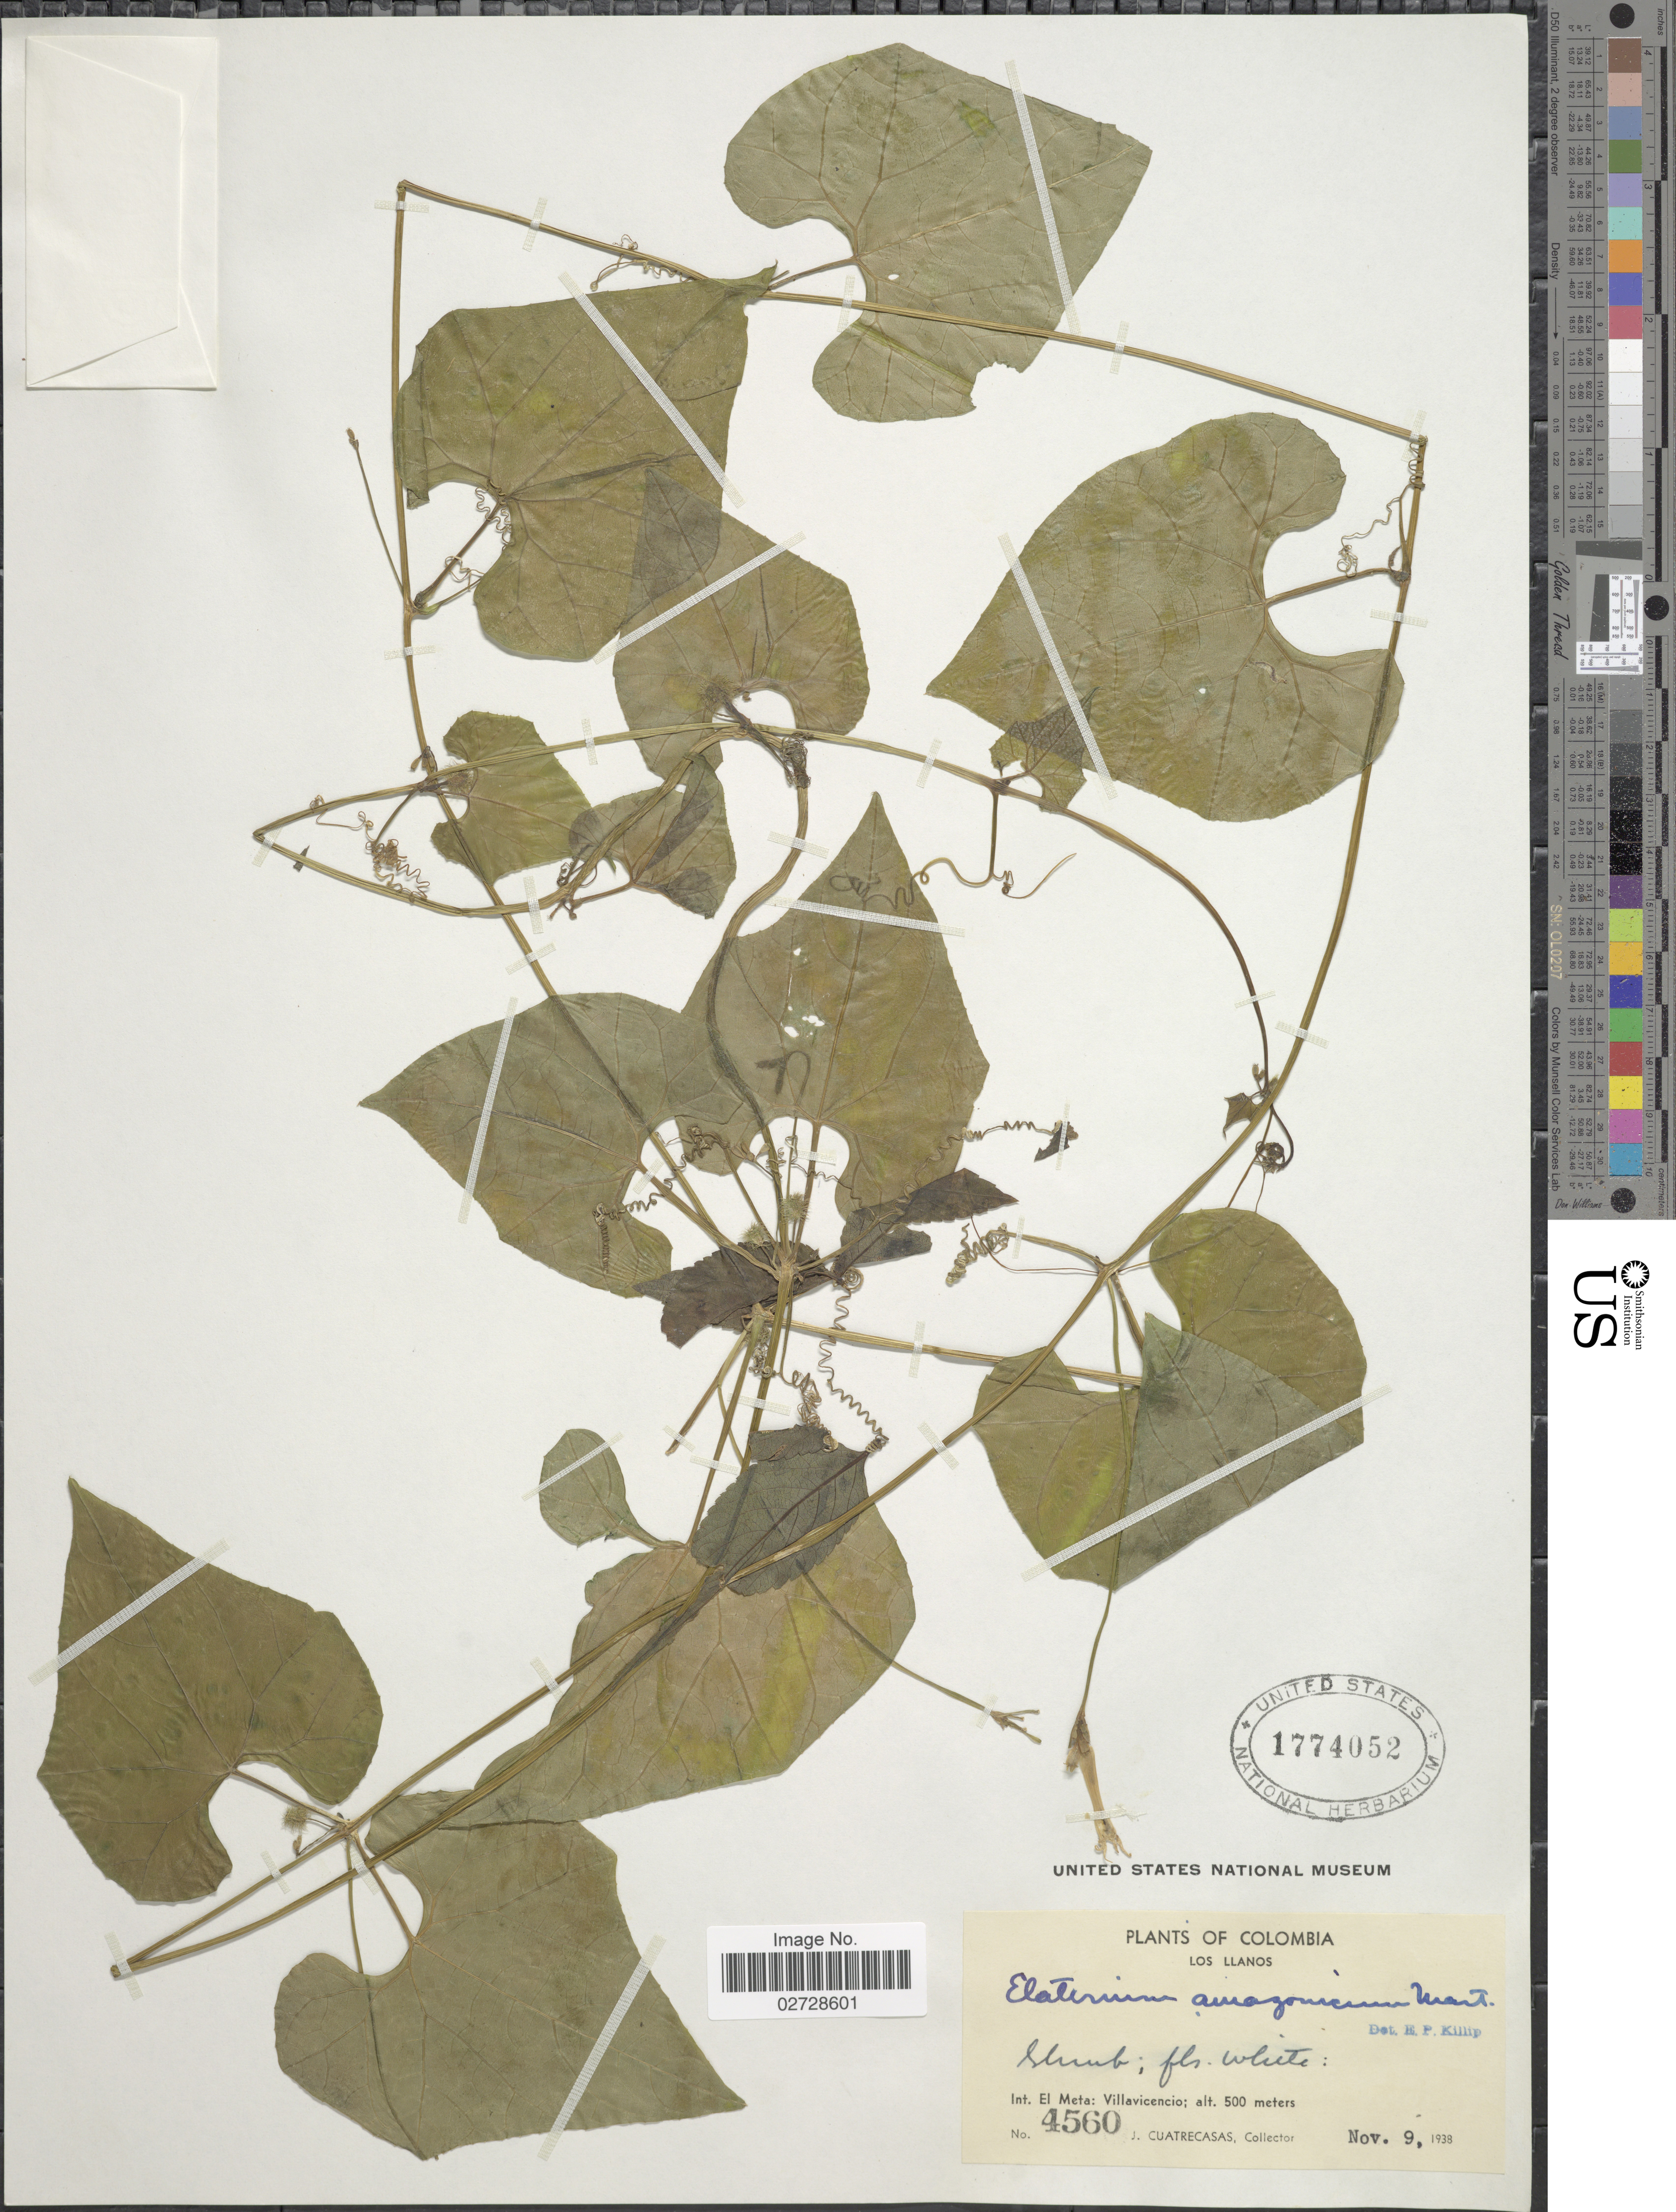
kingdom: Plantae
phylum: Tracheophyta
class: Magnoliopsida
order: Cucurbitales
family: Cucurbitaceae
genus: Cyclanthera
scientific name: Cyclanthera carthagenensis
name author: (Jacq.) H. Schaef. & S.S. Renner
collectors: J. Cuatrecasas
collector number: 4560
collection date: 1938-11-09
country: Colombia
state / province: Meta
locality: Los Llanos, Int. El Meta: Villavicencio.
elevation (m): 500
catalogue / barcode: US 1774052